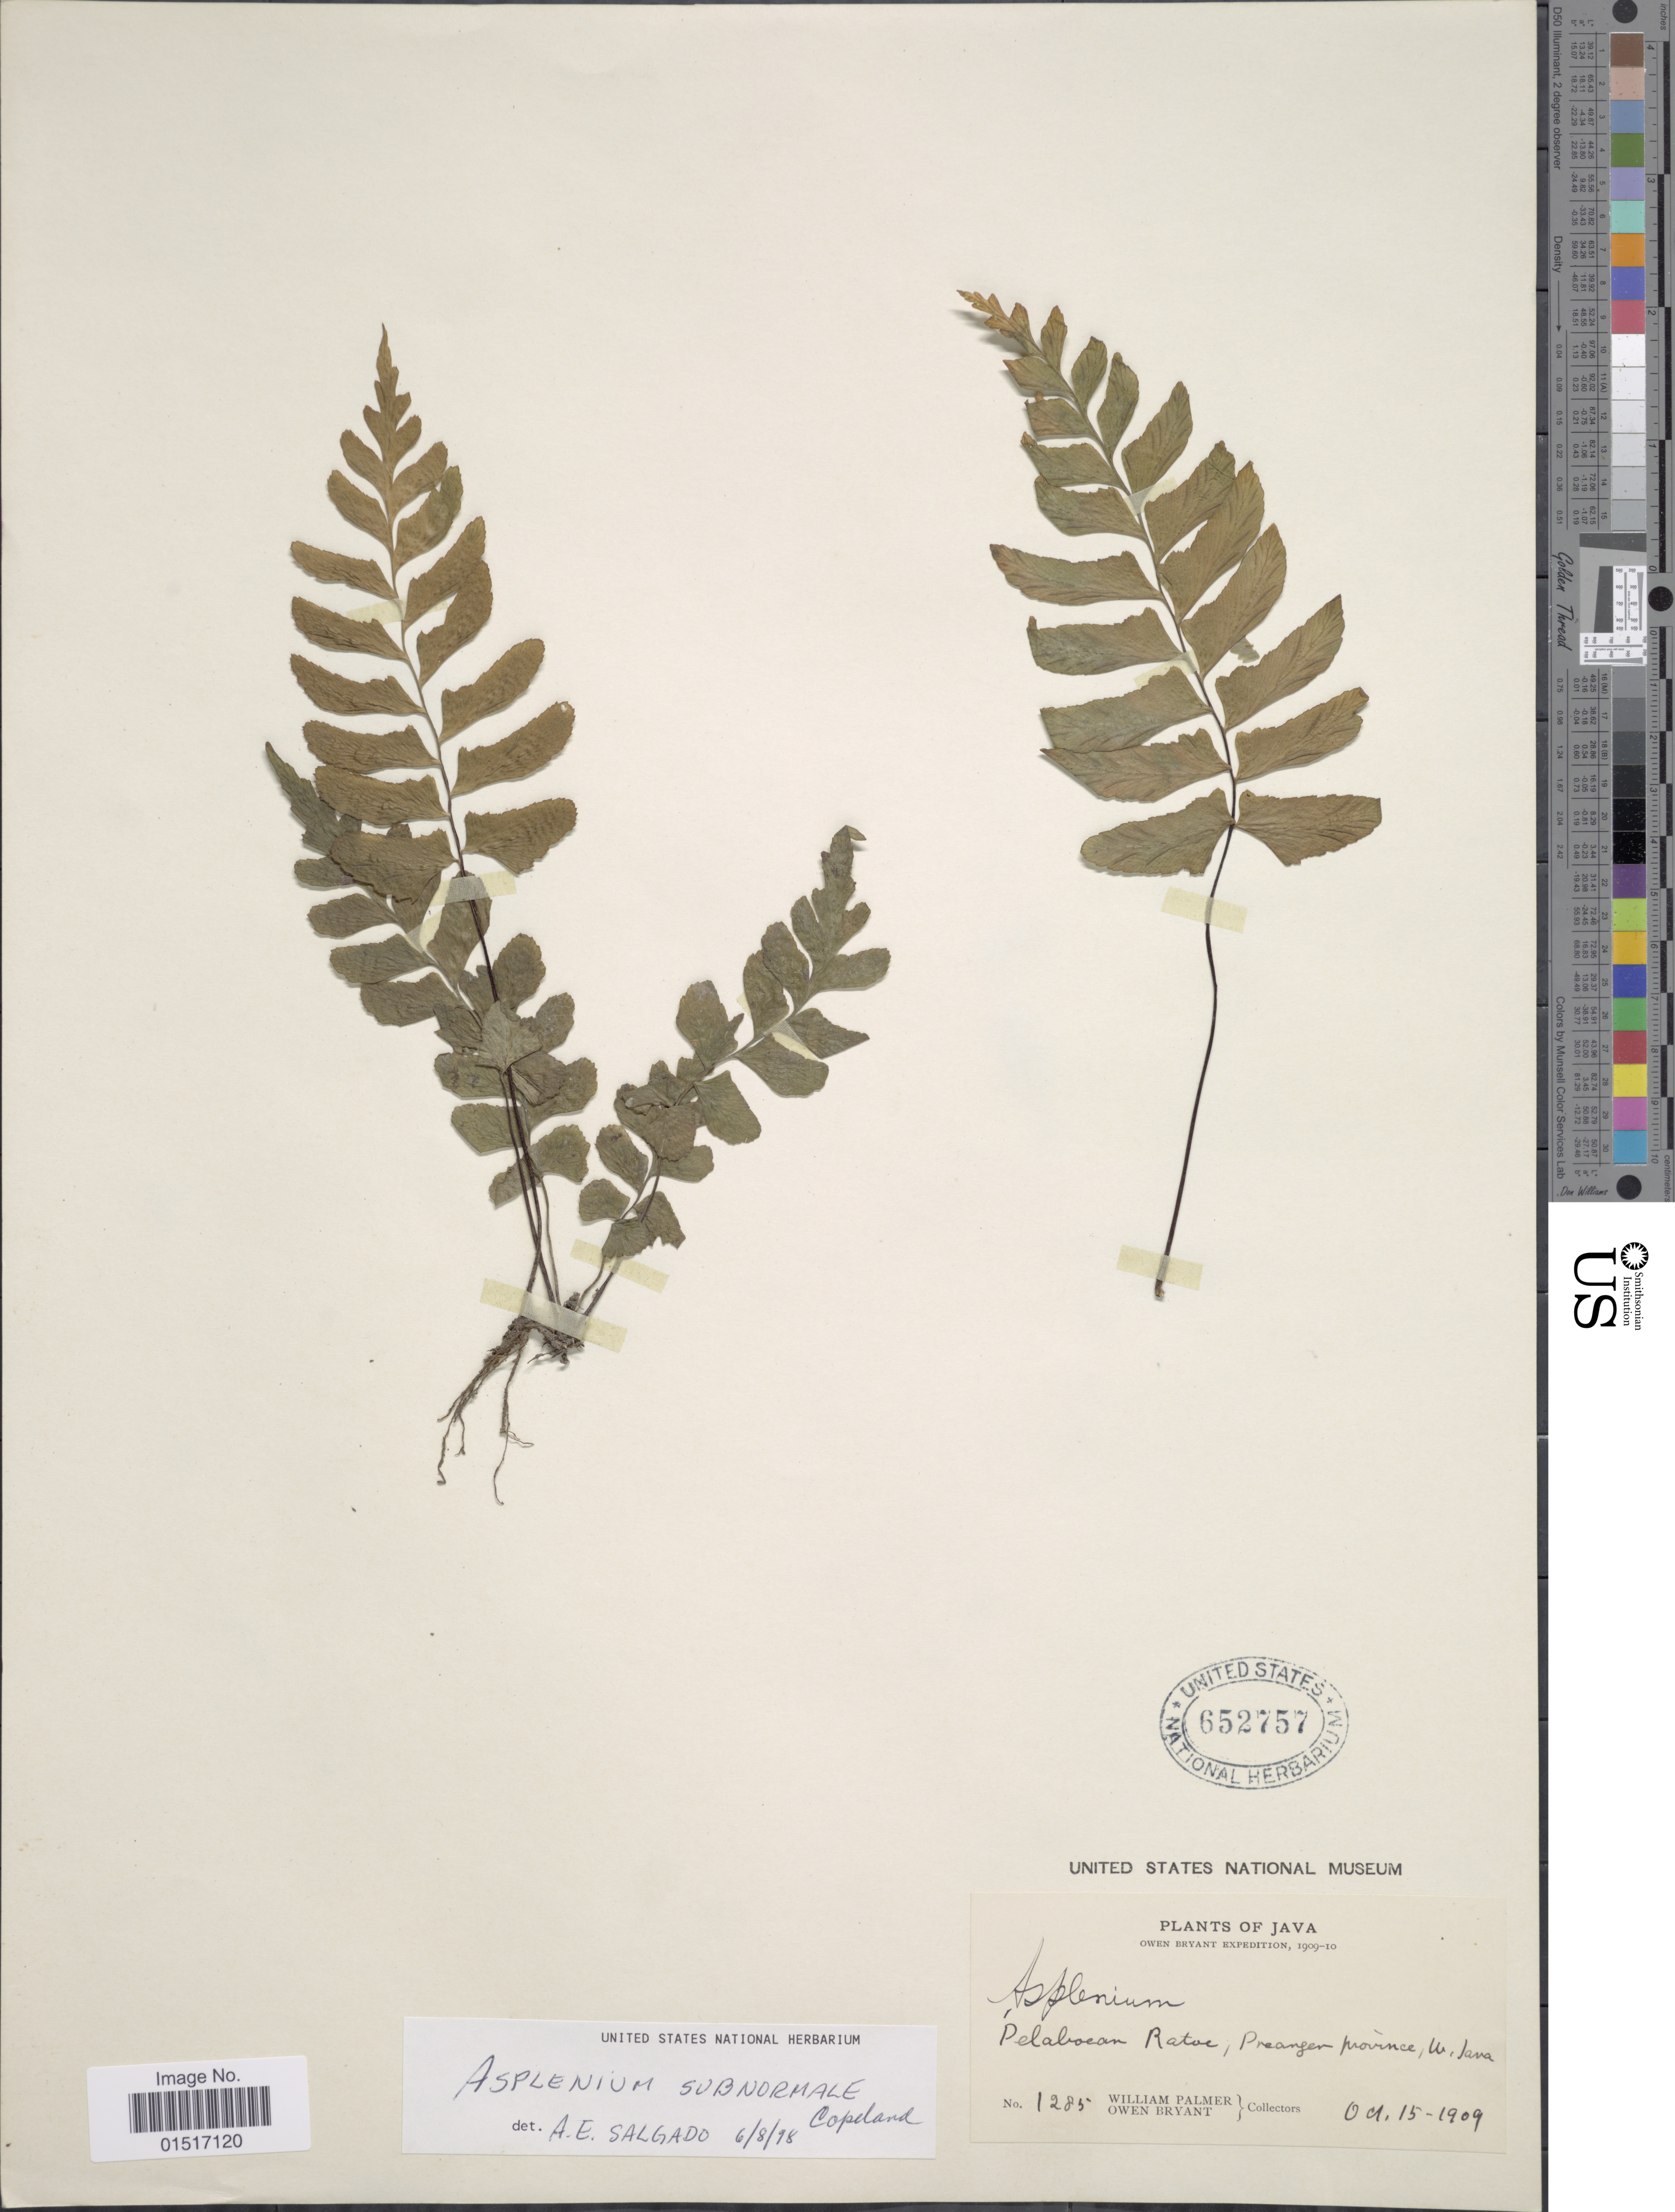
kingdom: Plantae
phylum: Tracheophyta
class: Polypodiopsida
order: Polypodiales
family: Aspleniaceae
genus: Asplenium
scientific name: Asplenium subnormale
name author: Copel.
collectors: W. Palmer & O. Bryant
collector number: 1285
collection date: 1909-10-15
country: Indonesia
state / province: Java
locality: Pelaboean Ratoe, Preanger province, In, Java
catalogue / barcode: US 652757